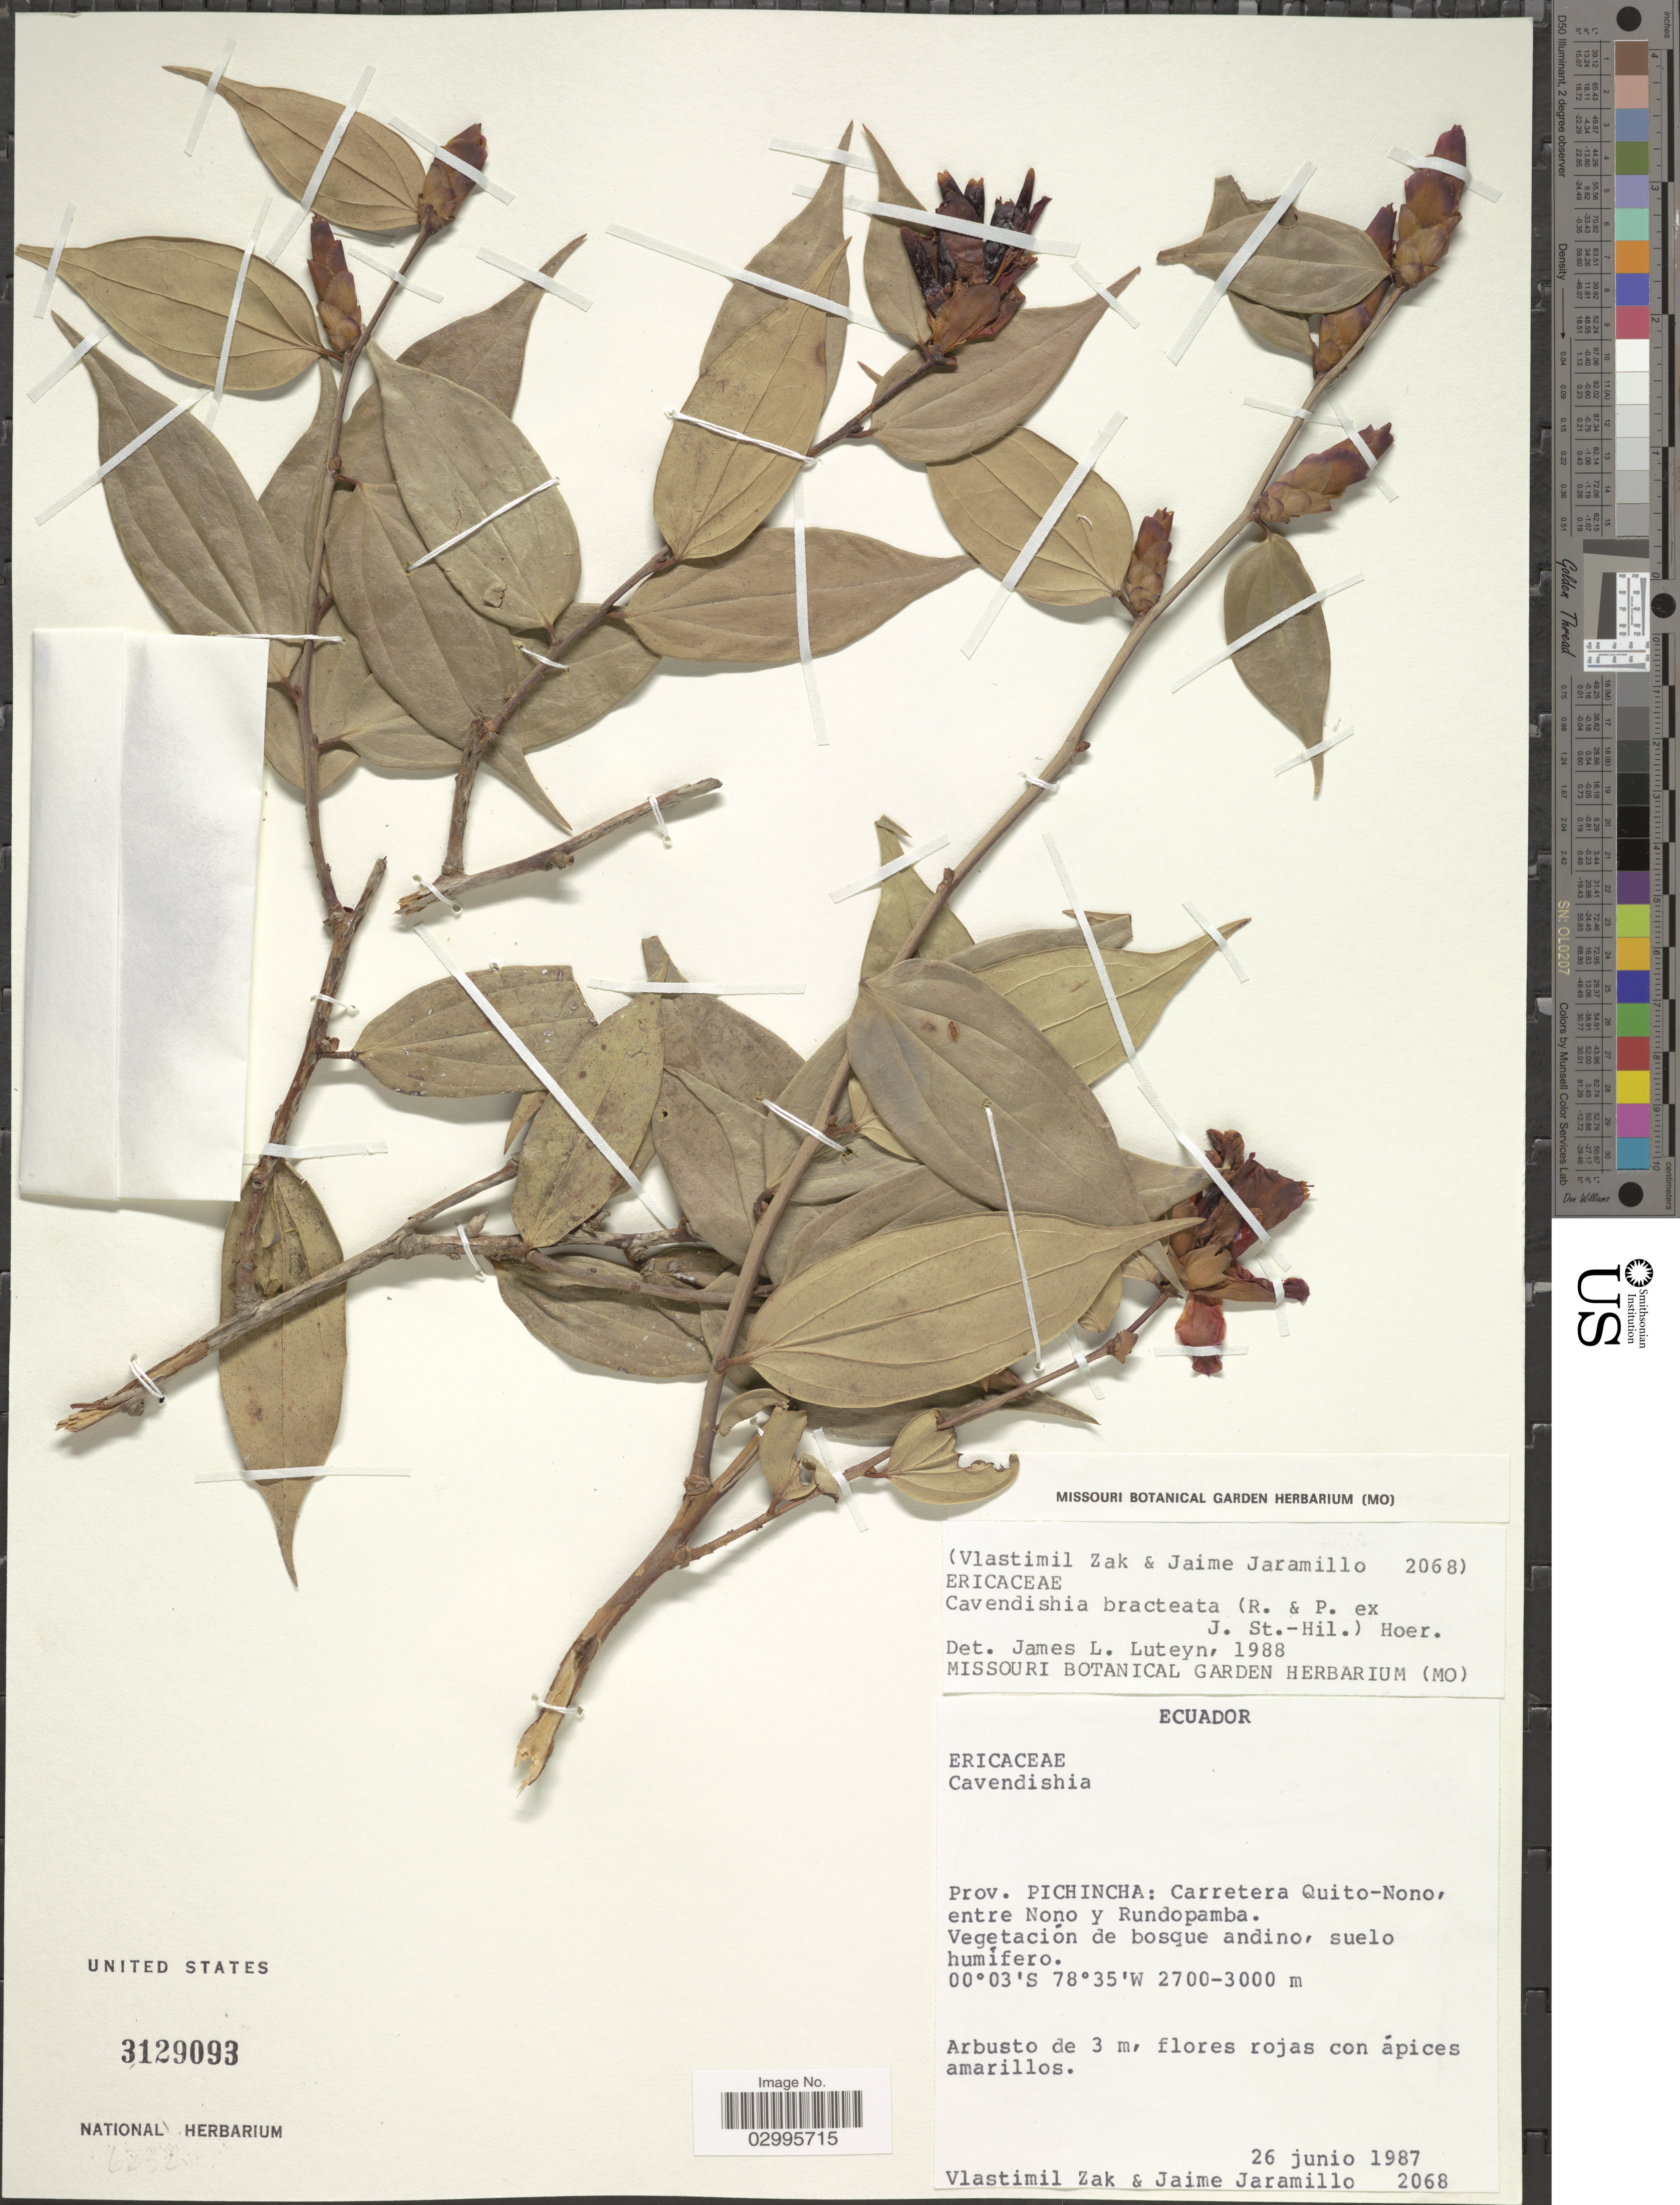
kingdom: Plantae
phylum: Tracheophyta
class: Magnoliopsida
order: Ericales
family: Ericaceae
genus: Cavendishia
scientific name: Cavendishia bracteata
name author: (Ruiz & Pav. ex J. St.-Hil.) Hoerold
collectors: V. Zak & J. Jaramillo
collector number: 2068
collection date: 1987-06-26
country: Ecuador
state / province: Pichincha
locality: Carretera Quito-Nono, entre Nono y Rundopamba.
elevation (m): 2700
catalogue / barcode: US 3129093